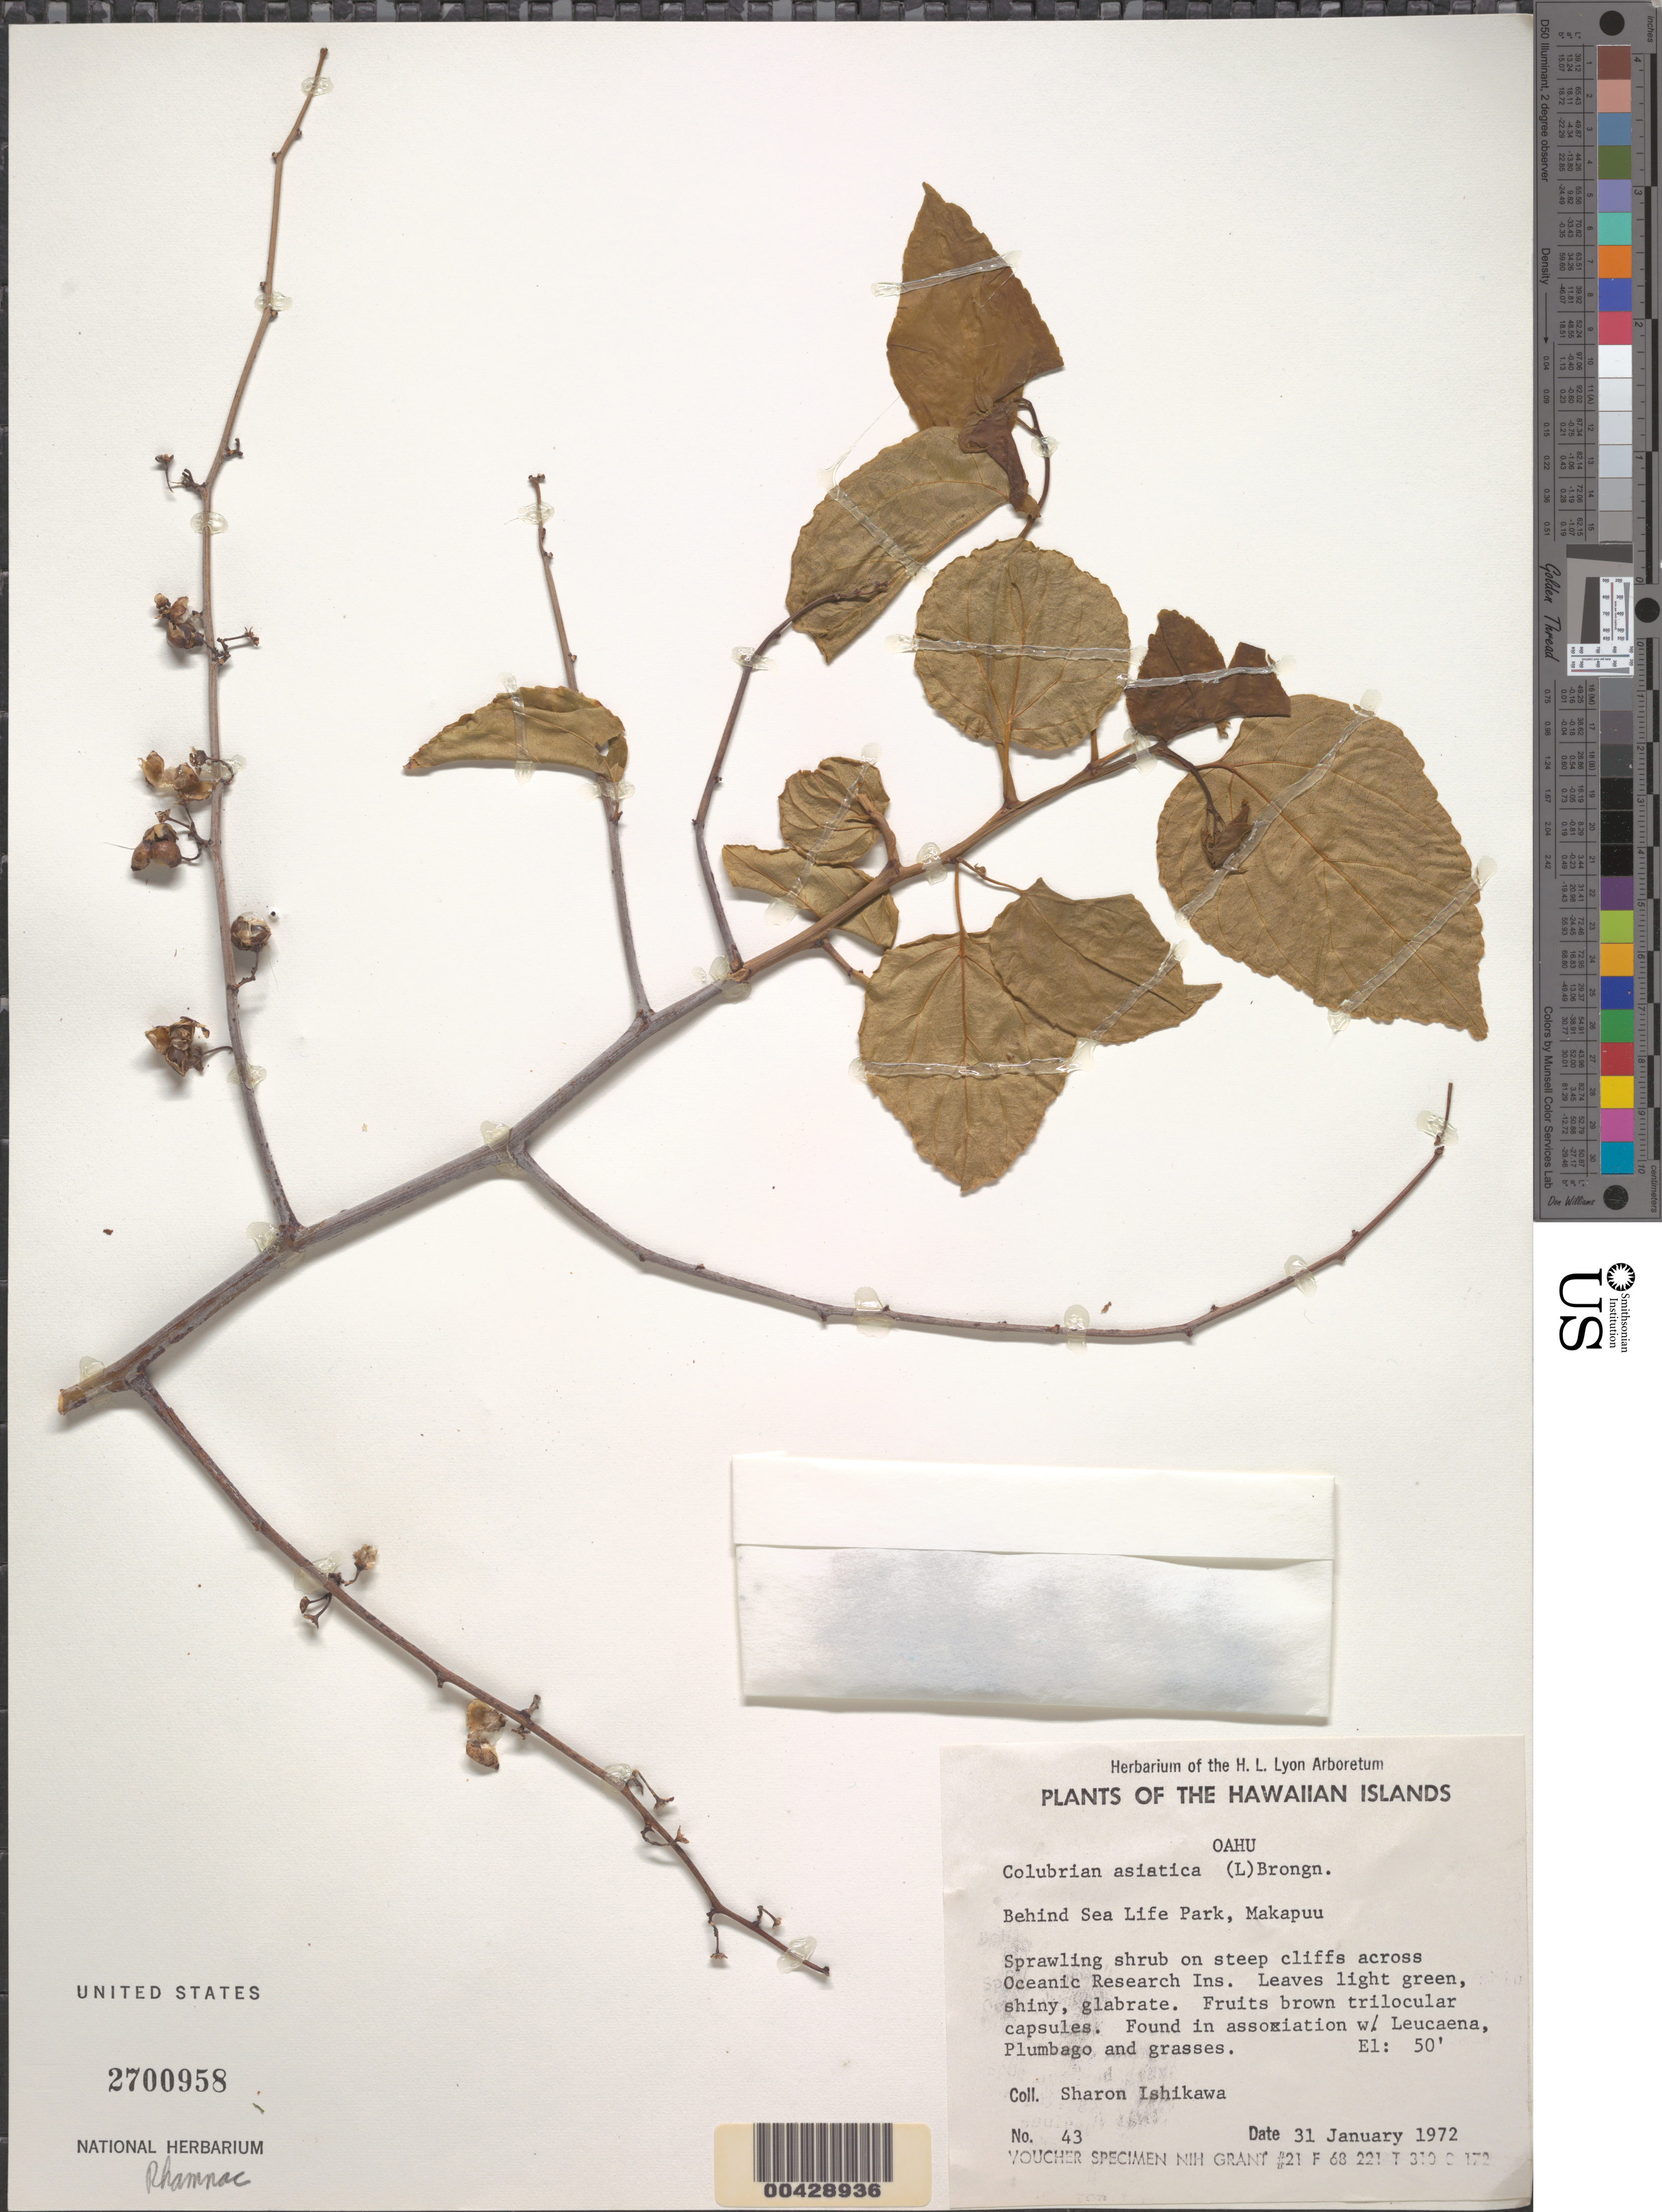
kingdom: Plantae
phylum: Tracheophyta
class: Magnoliopsida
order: Rosales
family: Rhamnaceae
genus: Colubrina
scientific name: Colubrina asiatica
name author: (L.) Brongn.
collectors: S. S. Ishikawa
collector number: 43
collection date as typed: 31 Jan 1972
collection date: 1972-01-31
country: United States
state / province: Hawaii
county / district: Honolulu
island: Oahu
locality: Behind Sea Life Park, Makapuu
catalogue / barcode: US 2700958